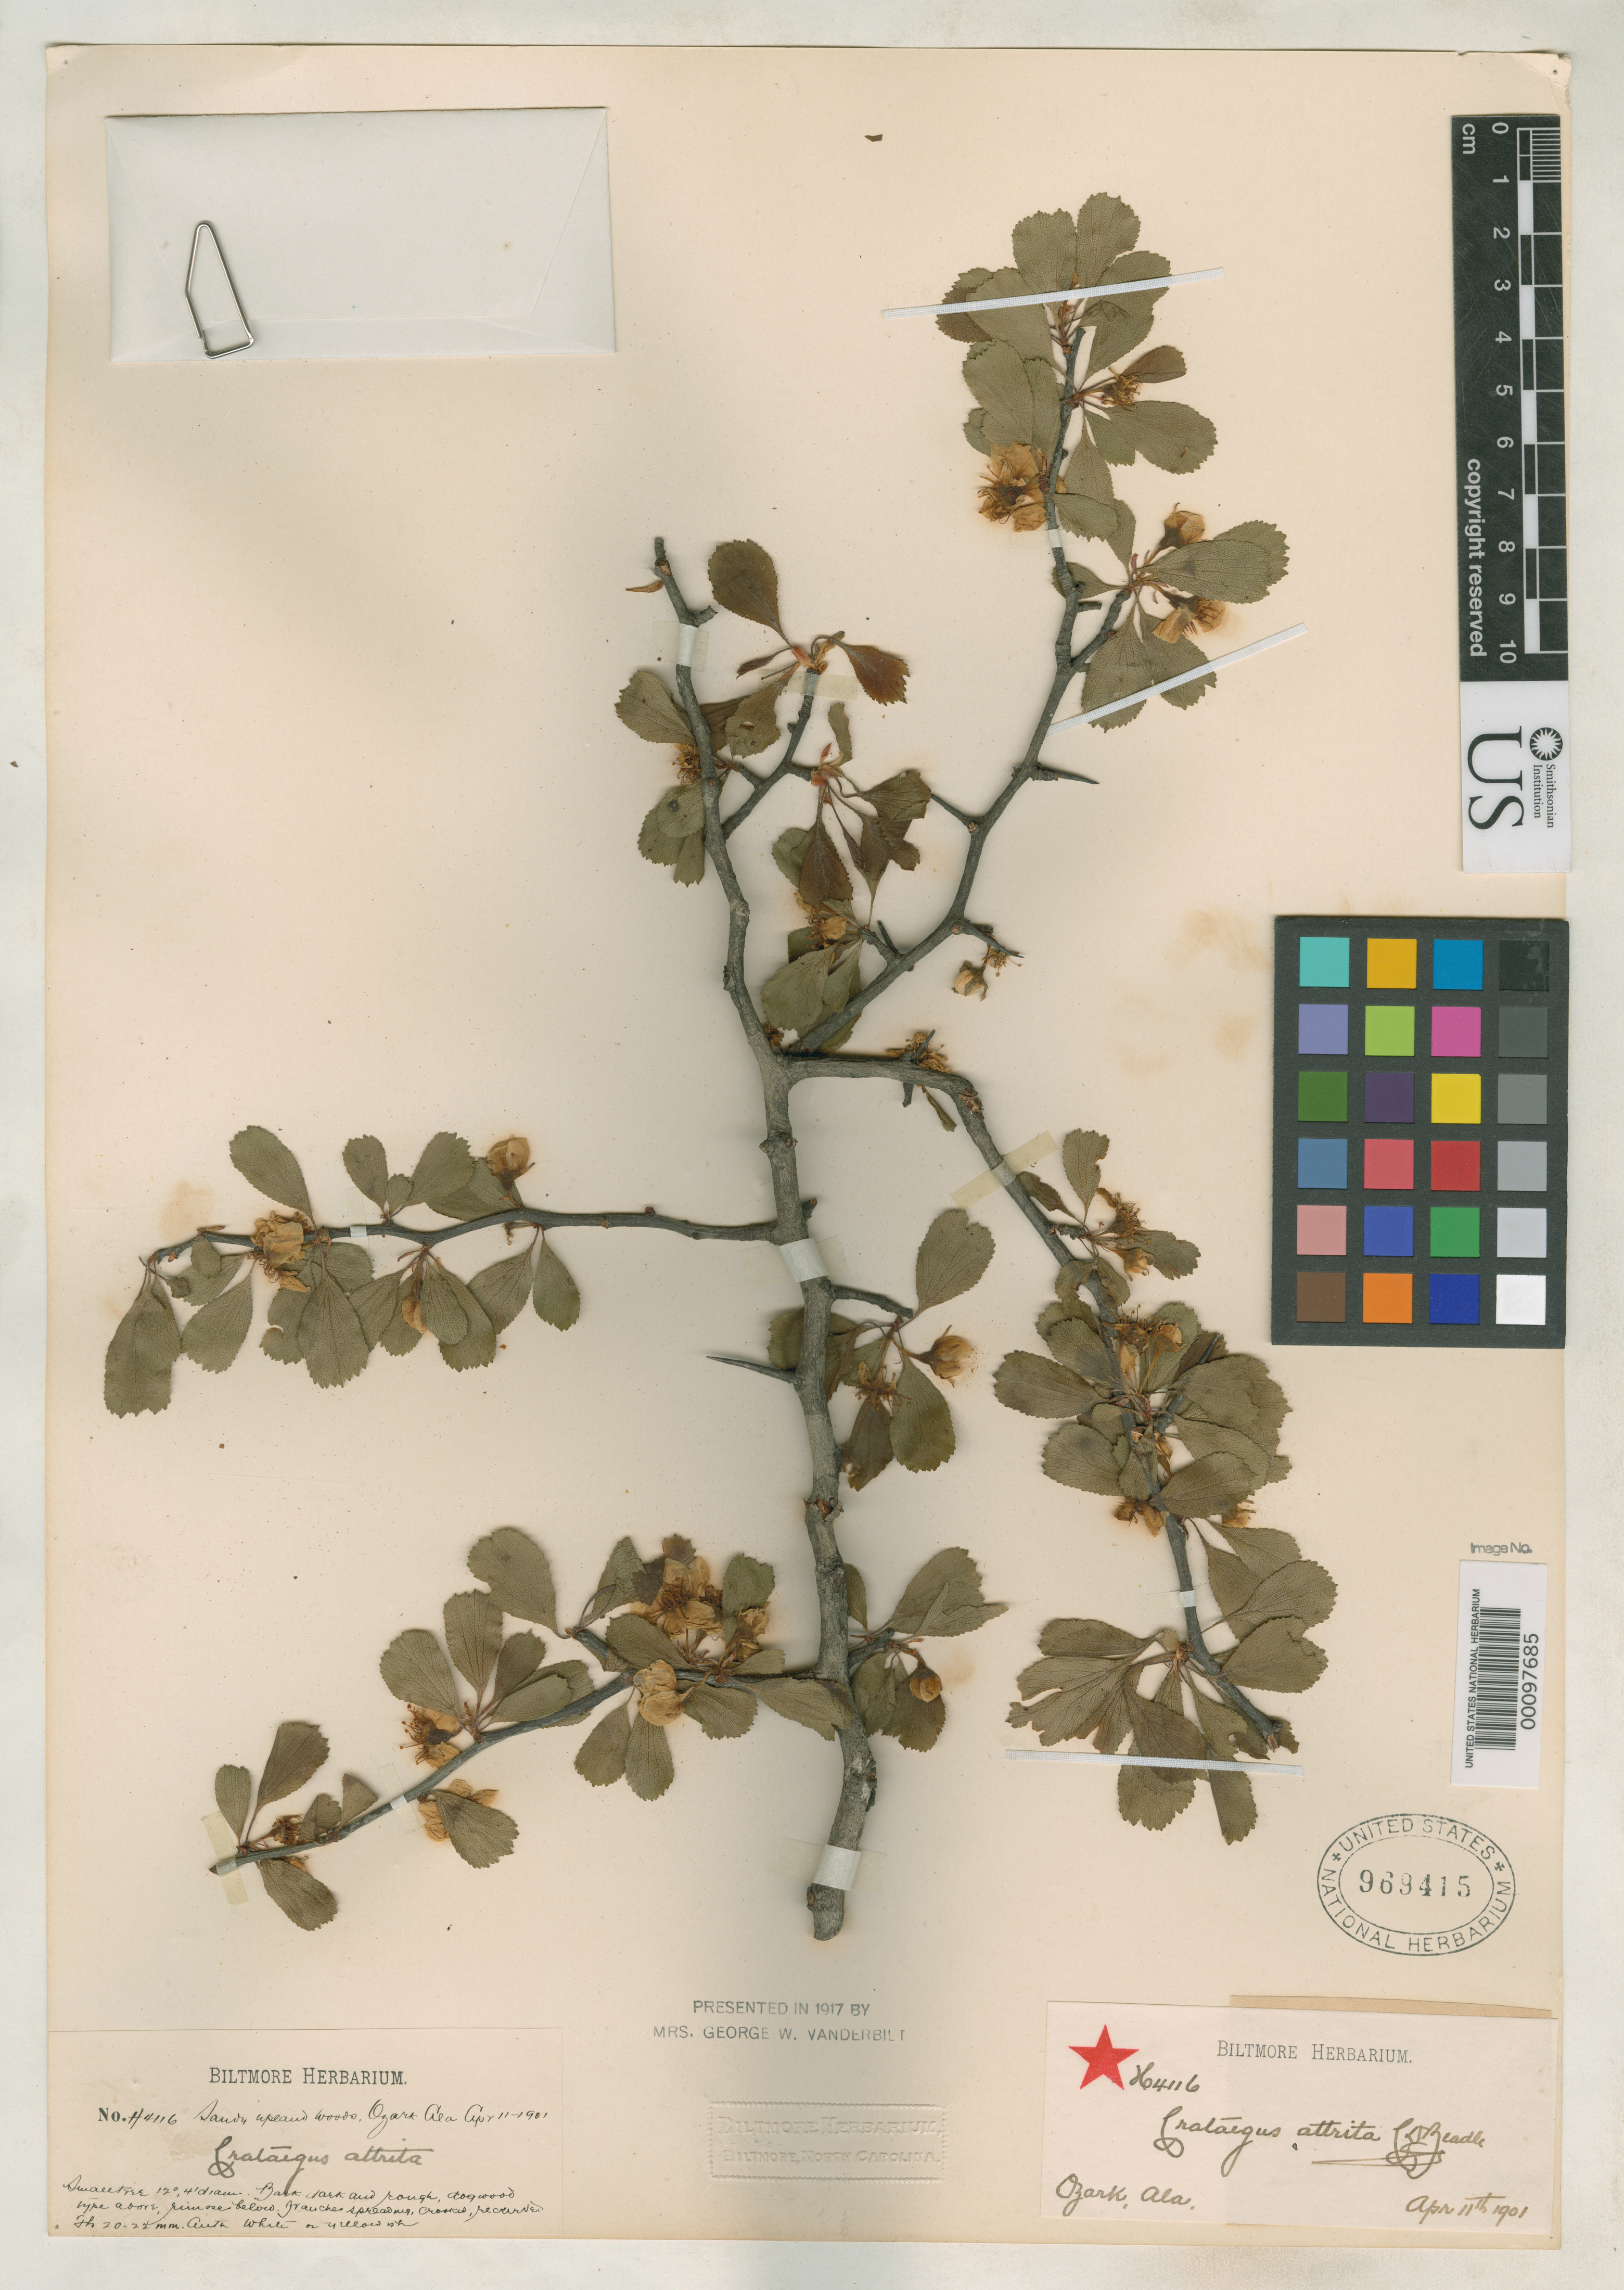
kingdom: Plantae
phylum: Tracheophyta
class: Magnoliopsida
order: Rosales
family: Rosaceae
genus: Crataegus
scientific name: Crataegus attrita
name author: Beadle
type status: Syntype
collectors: ex herb. Biltmore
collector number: H 4116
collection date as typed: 11 Apr 1901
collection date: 1901-04-11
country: United States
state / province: Alabama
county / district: Dale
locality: Ozark.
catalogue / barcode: US 969415